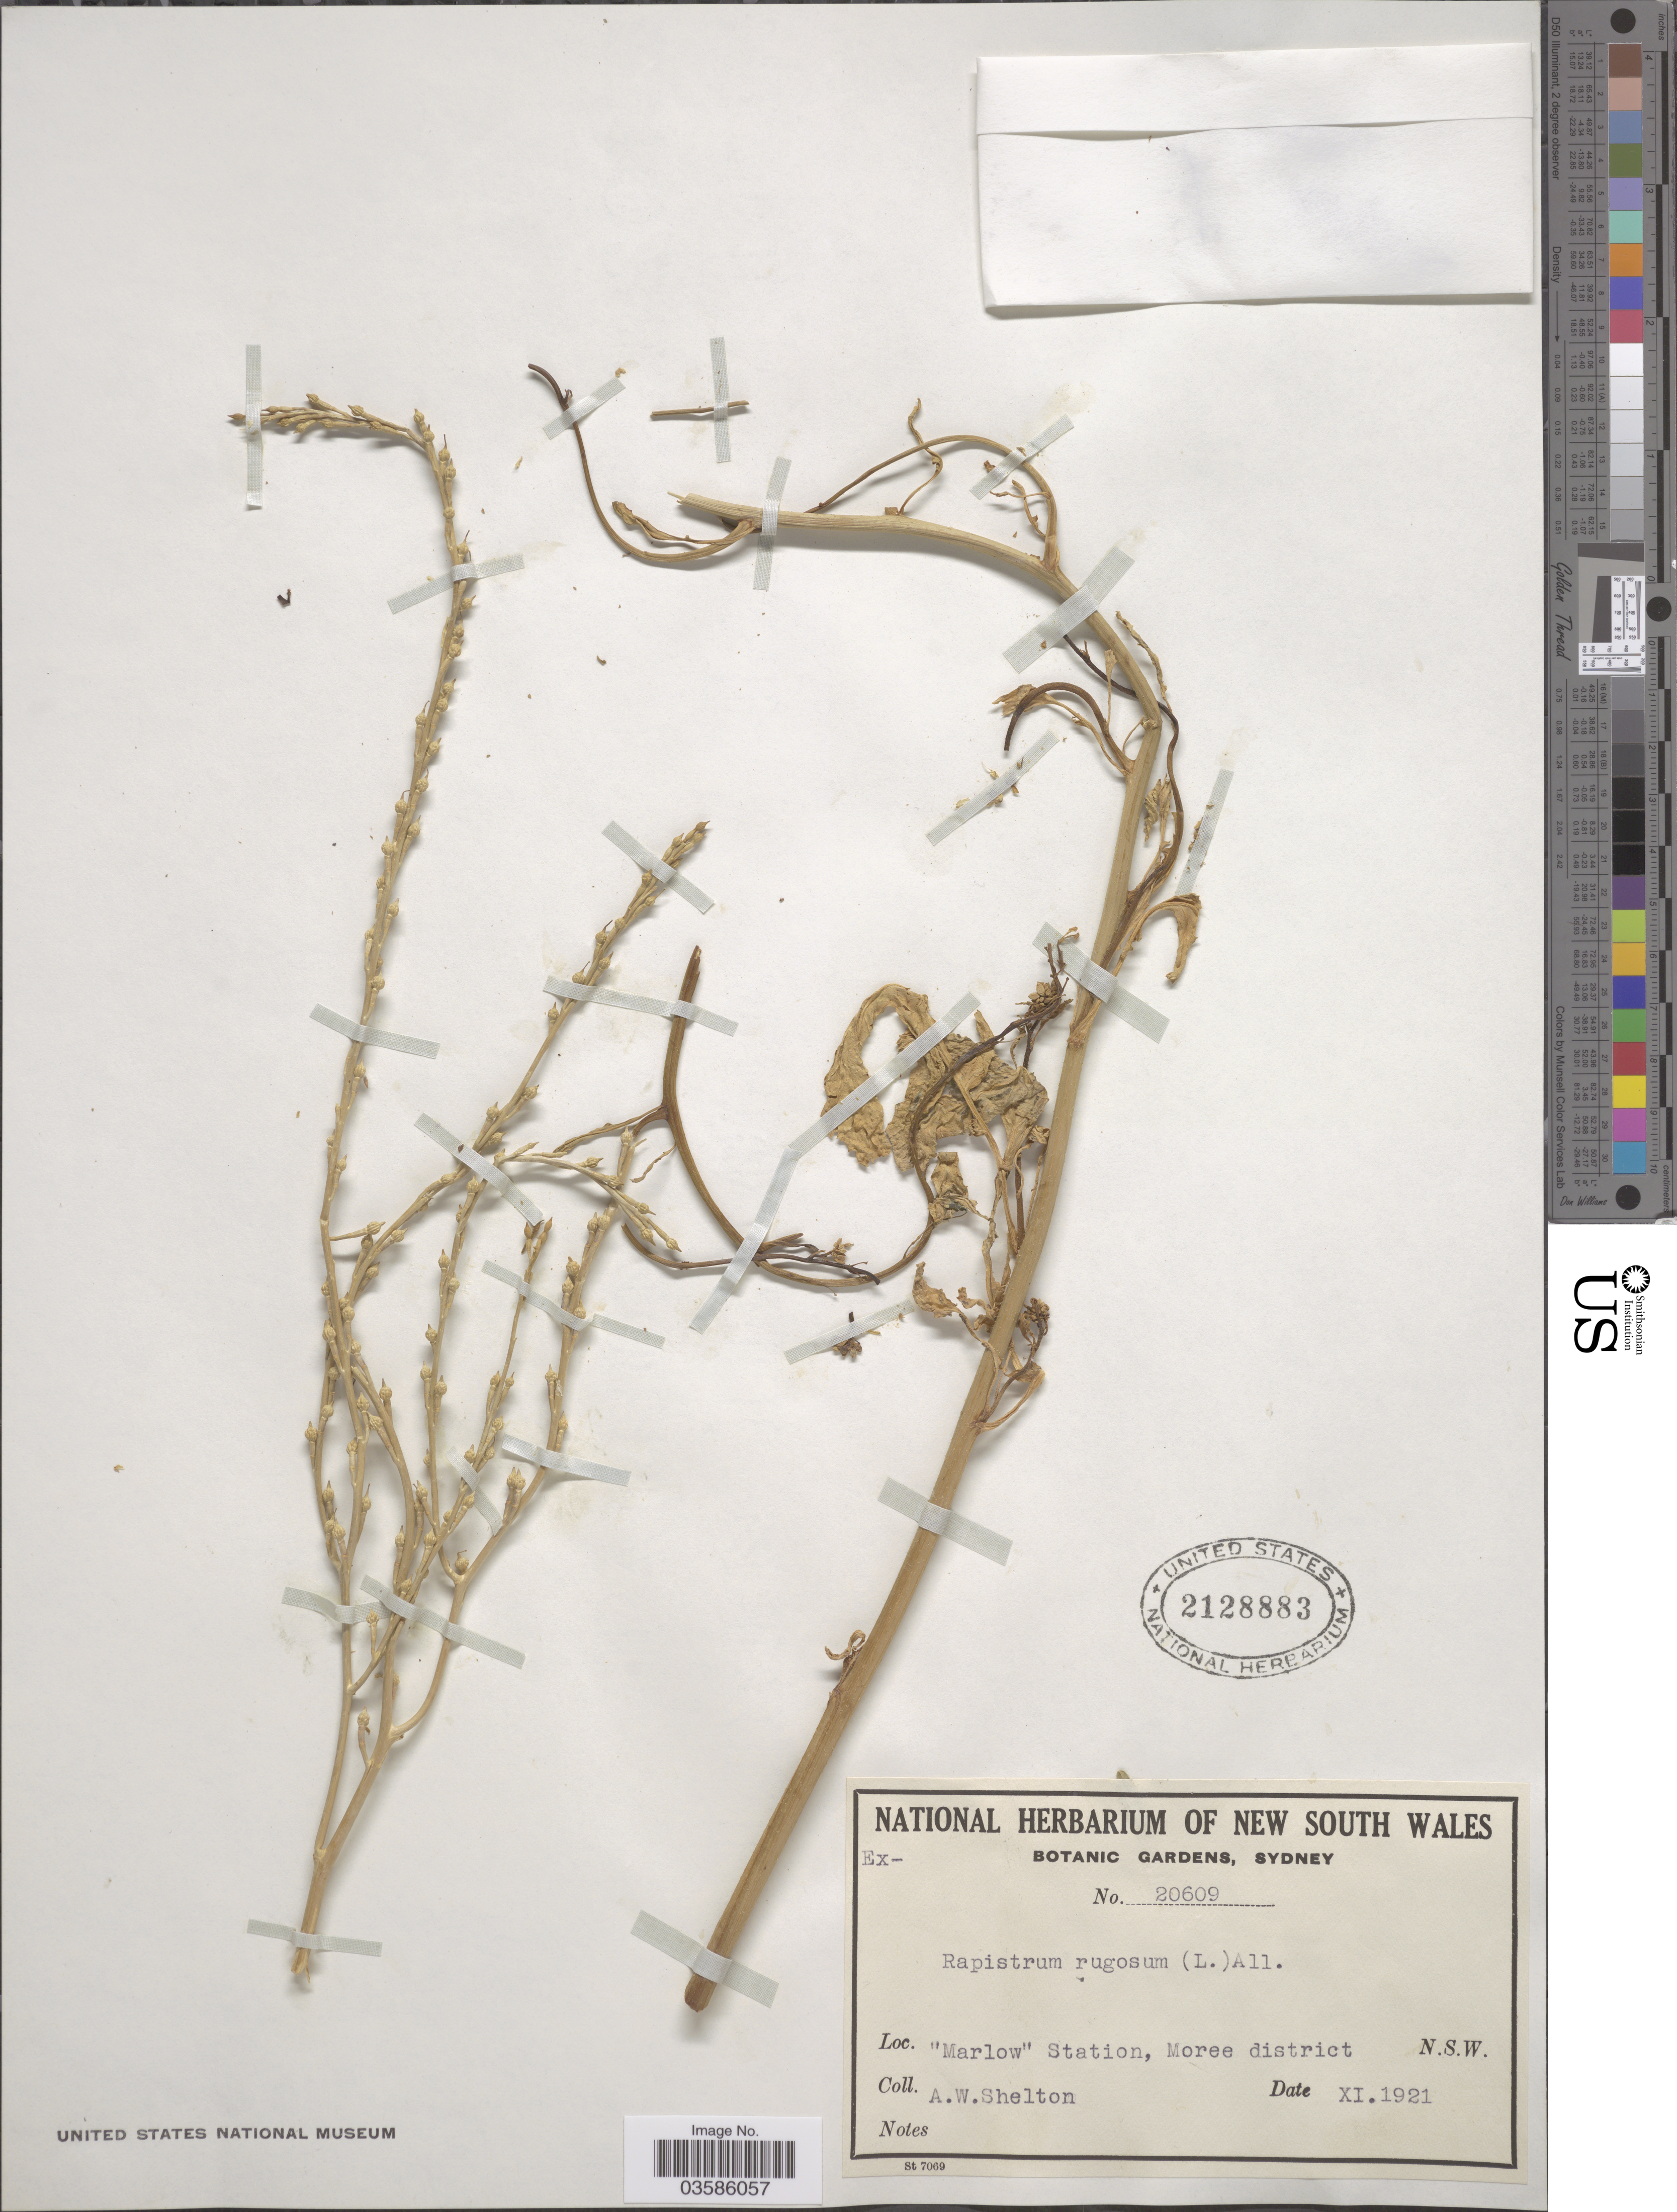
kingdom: Plantae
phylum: Tracheophyta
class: Magnoliopsida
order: Brassicales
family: Brassicaceae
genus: Rapistrum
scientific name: Rapistrum rugosum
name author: (L.) All.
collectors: A. Shelton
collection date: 1921-11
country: Australia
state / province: New South Wales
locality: Marlow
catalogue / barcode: US 2128883